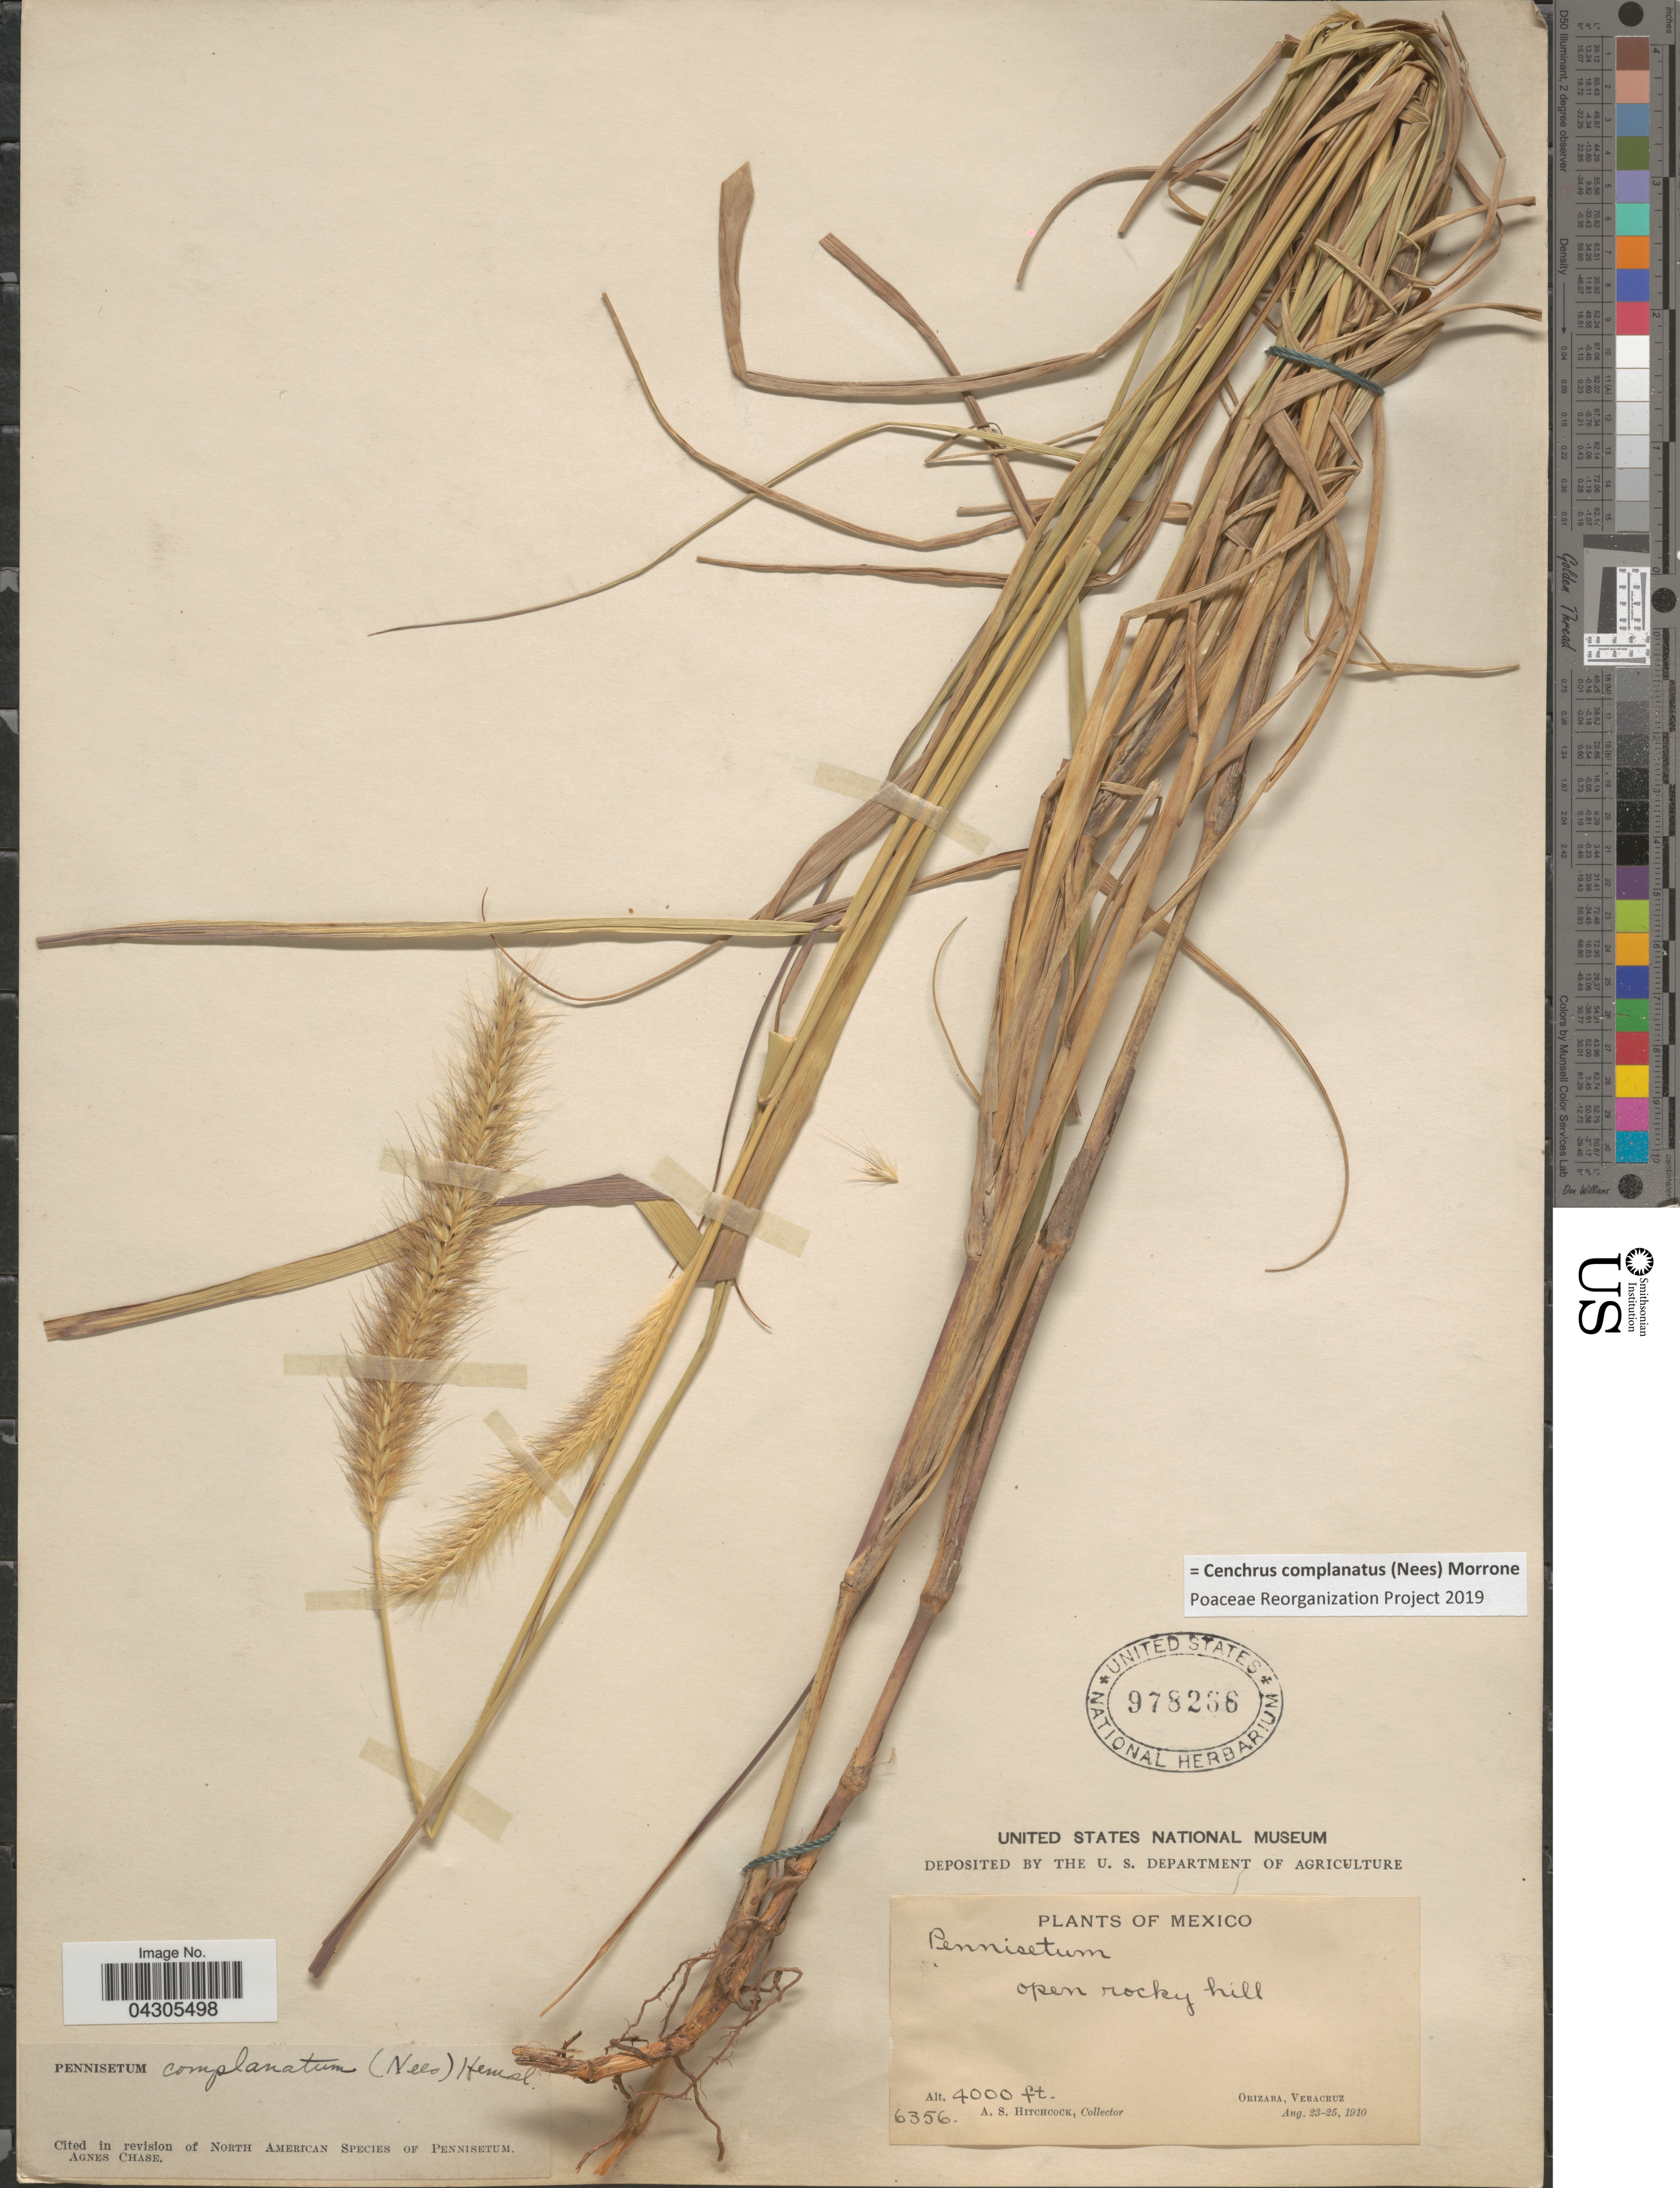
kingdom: Plantae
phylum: Tracheophyta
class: Liliopsida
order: Poales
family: Poaceae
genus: Cenchrus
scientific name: Cenchrus complanatus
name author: (Nees) Morrone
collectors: A. S. Hitchcock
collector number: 6356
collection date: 1910-08-23/1910-08-25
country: Mexico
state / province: Veracruz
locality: Open rocky hill. Orizaba, Veracruz.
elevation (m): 1219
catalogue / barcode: US 978266